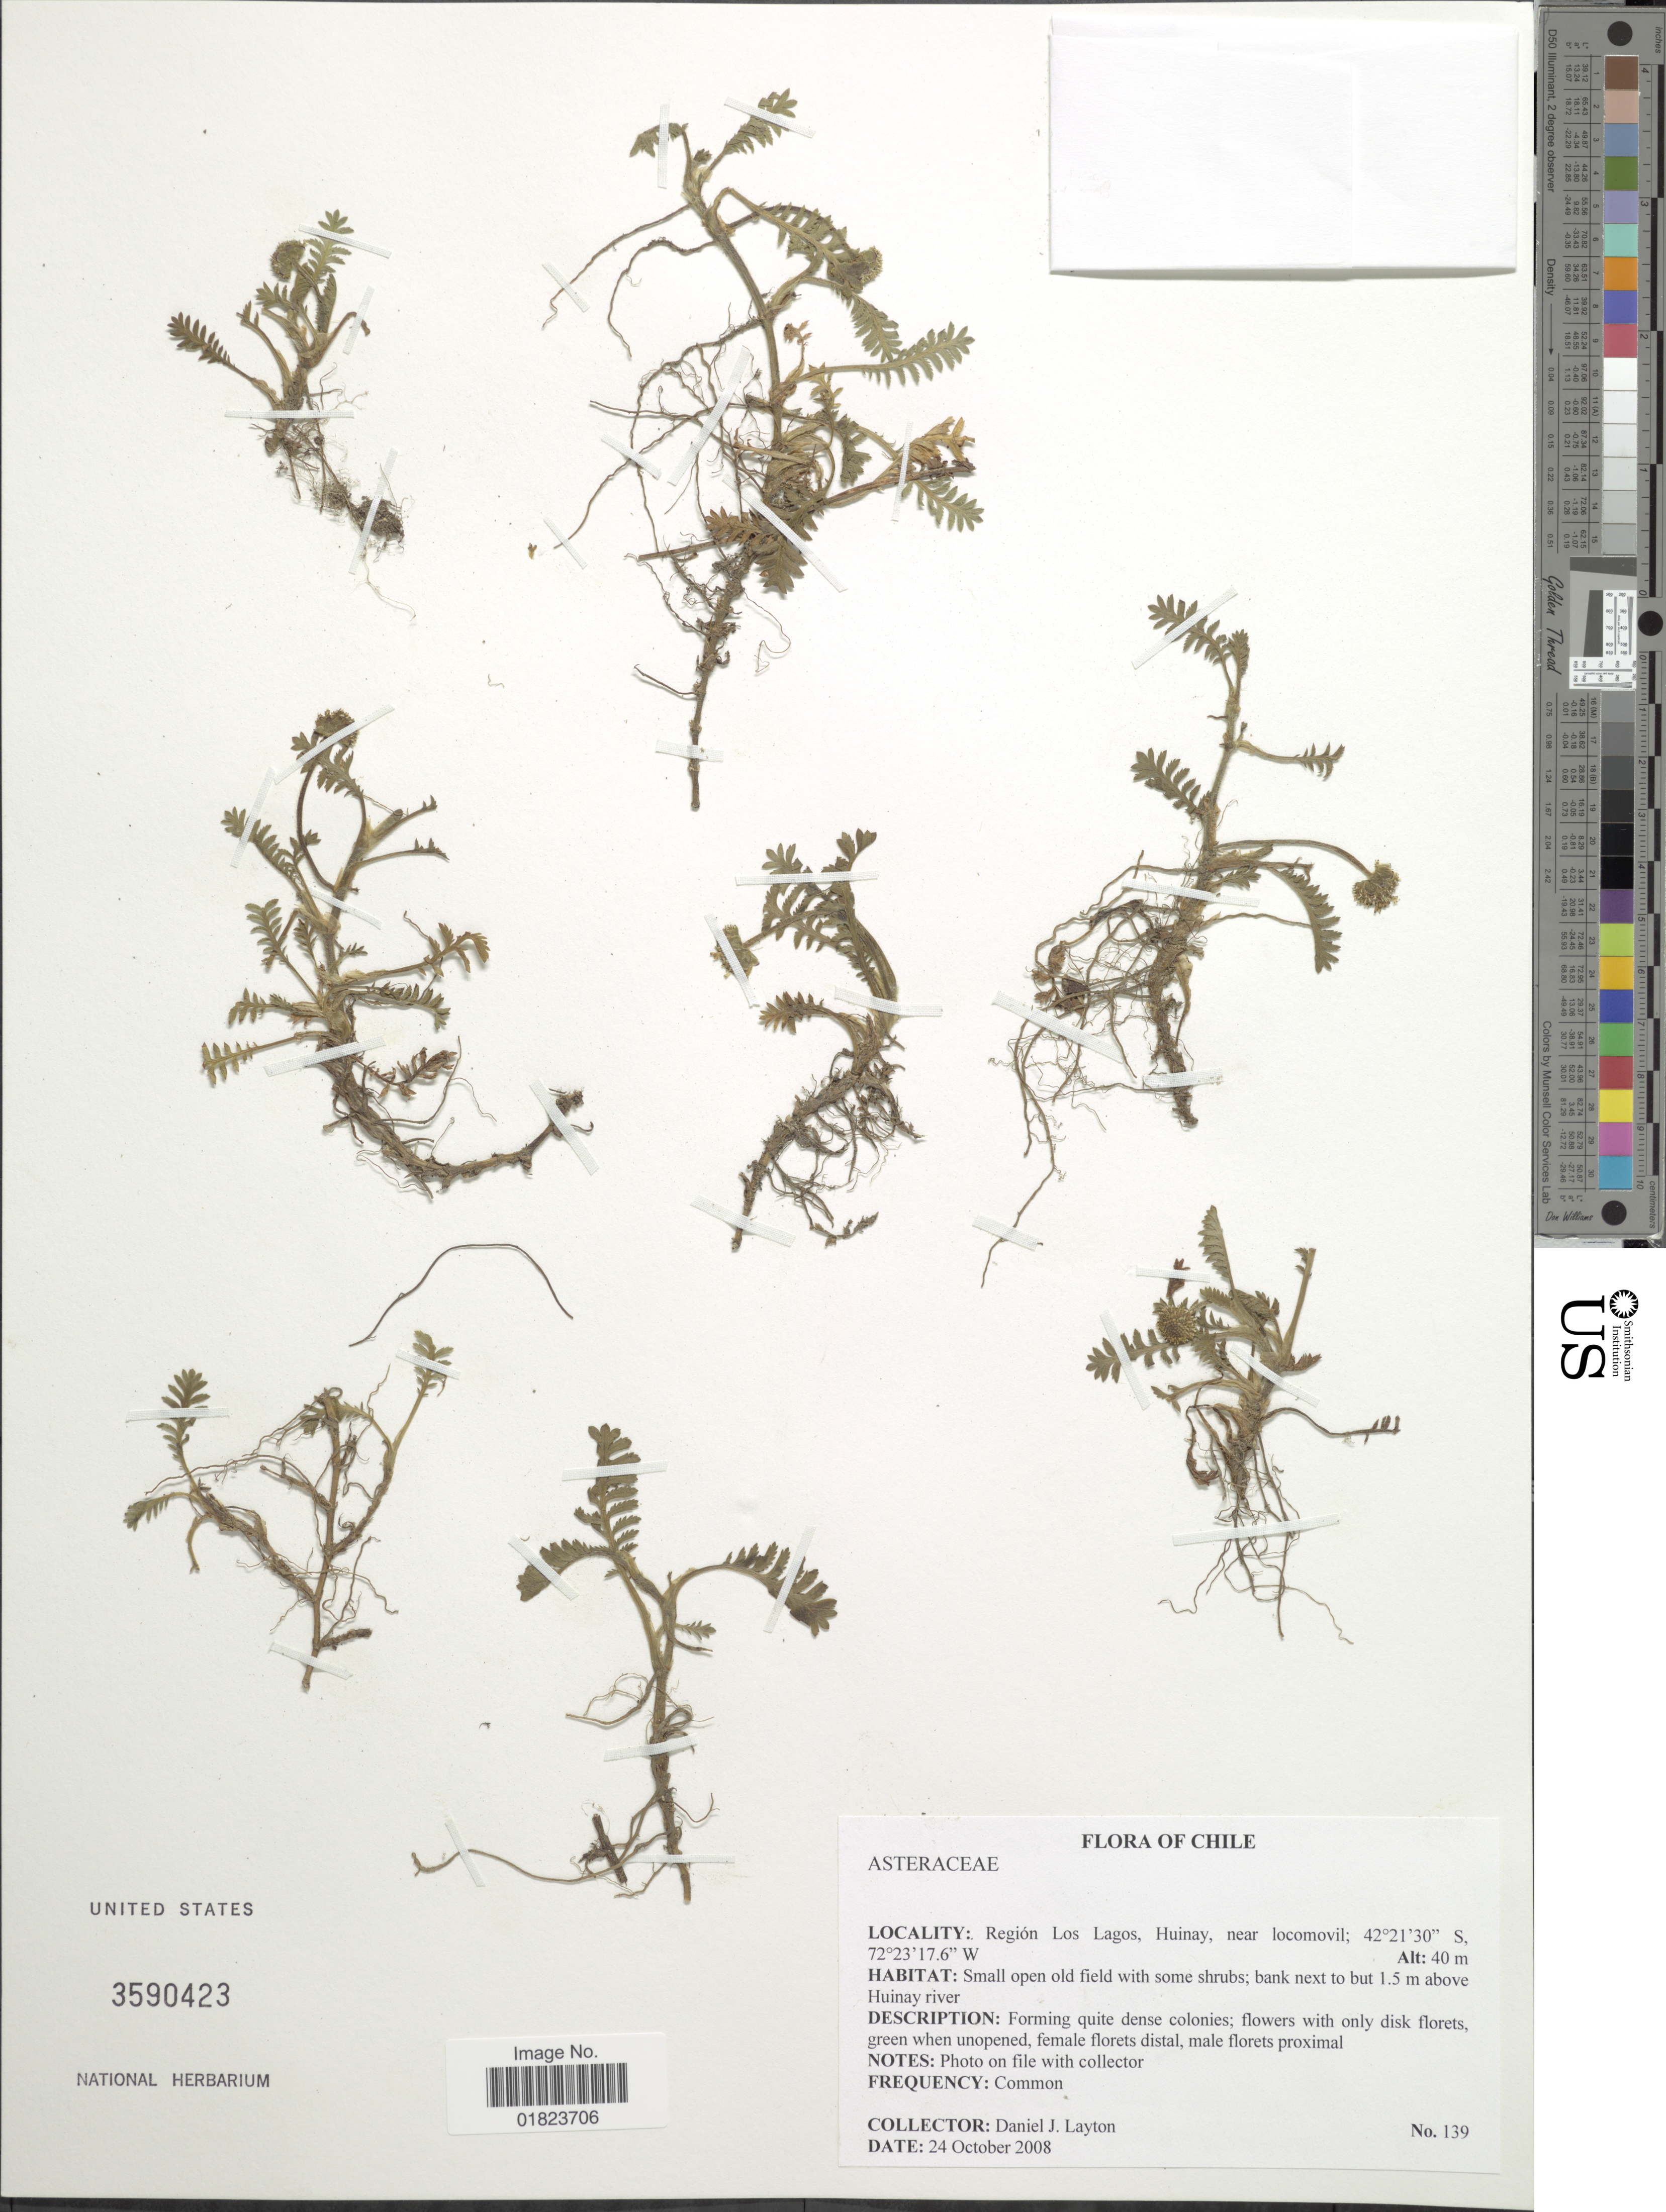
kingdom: Plantae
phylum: Tracheophyta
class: Magnoliopsida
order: Asterales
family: Asteraceae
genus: Cotula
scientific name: Cotula scariosa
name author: (Cass.) Franch.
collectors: D. J. Layton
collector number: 139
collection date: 2008-10-24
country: Chile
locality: Region Los Lagos, Huinay, near Locomovil.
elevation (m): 40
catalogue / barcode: US 3590423